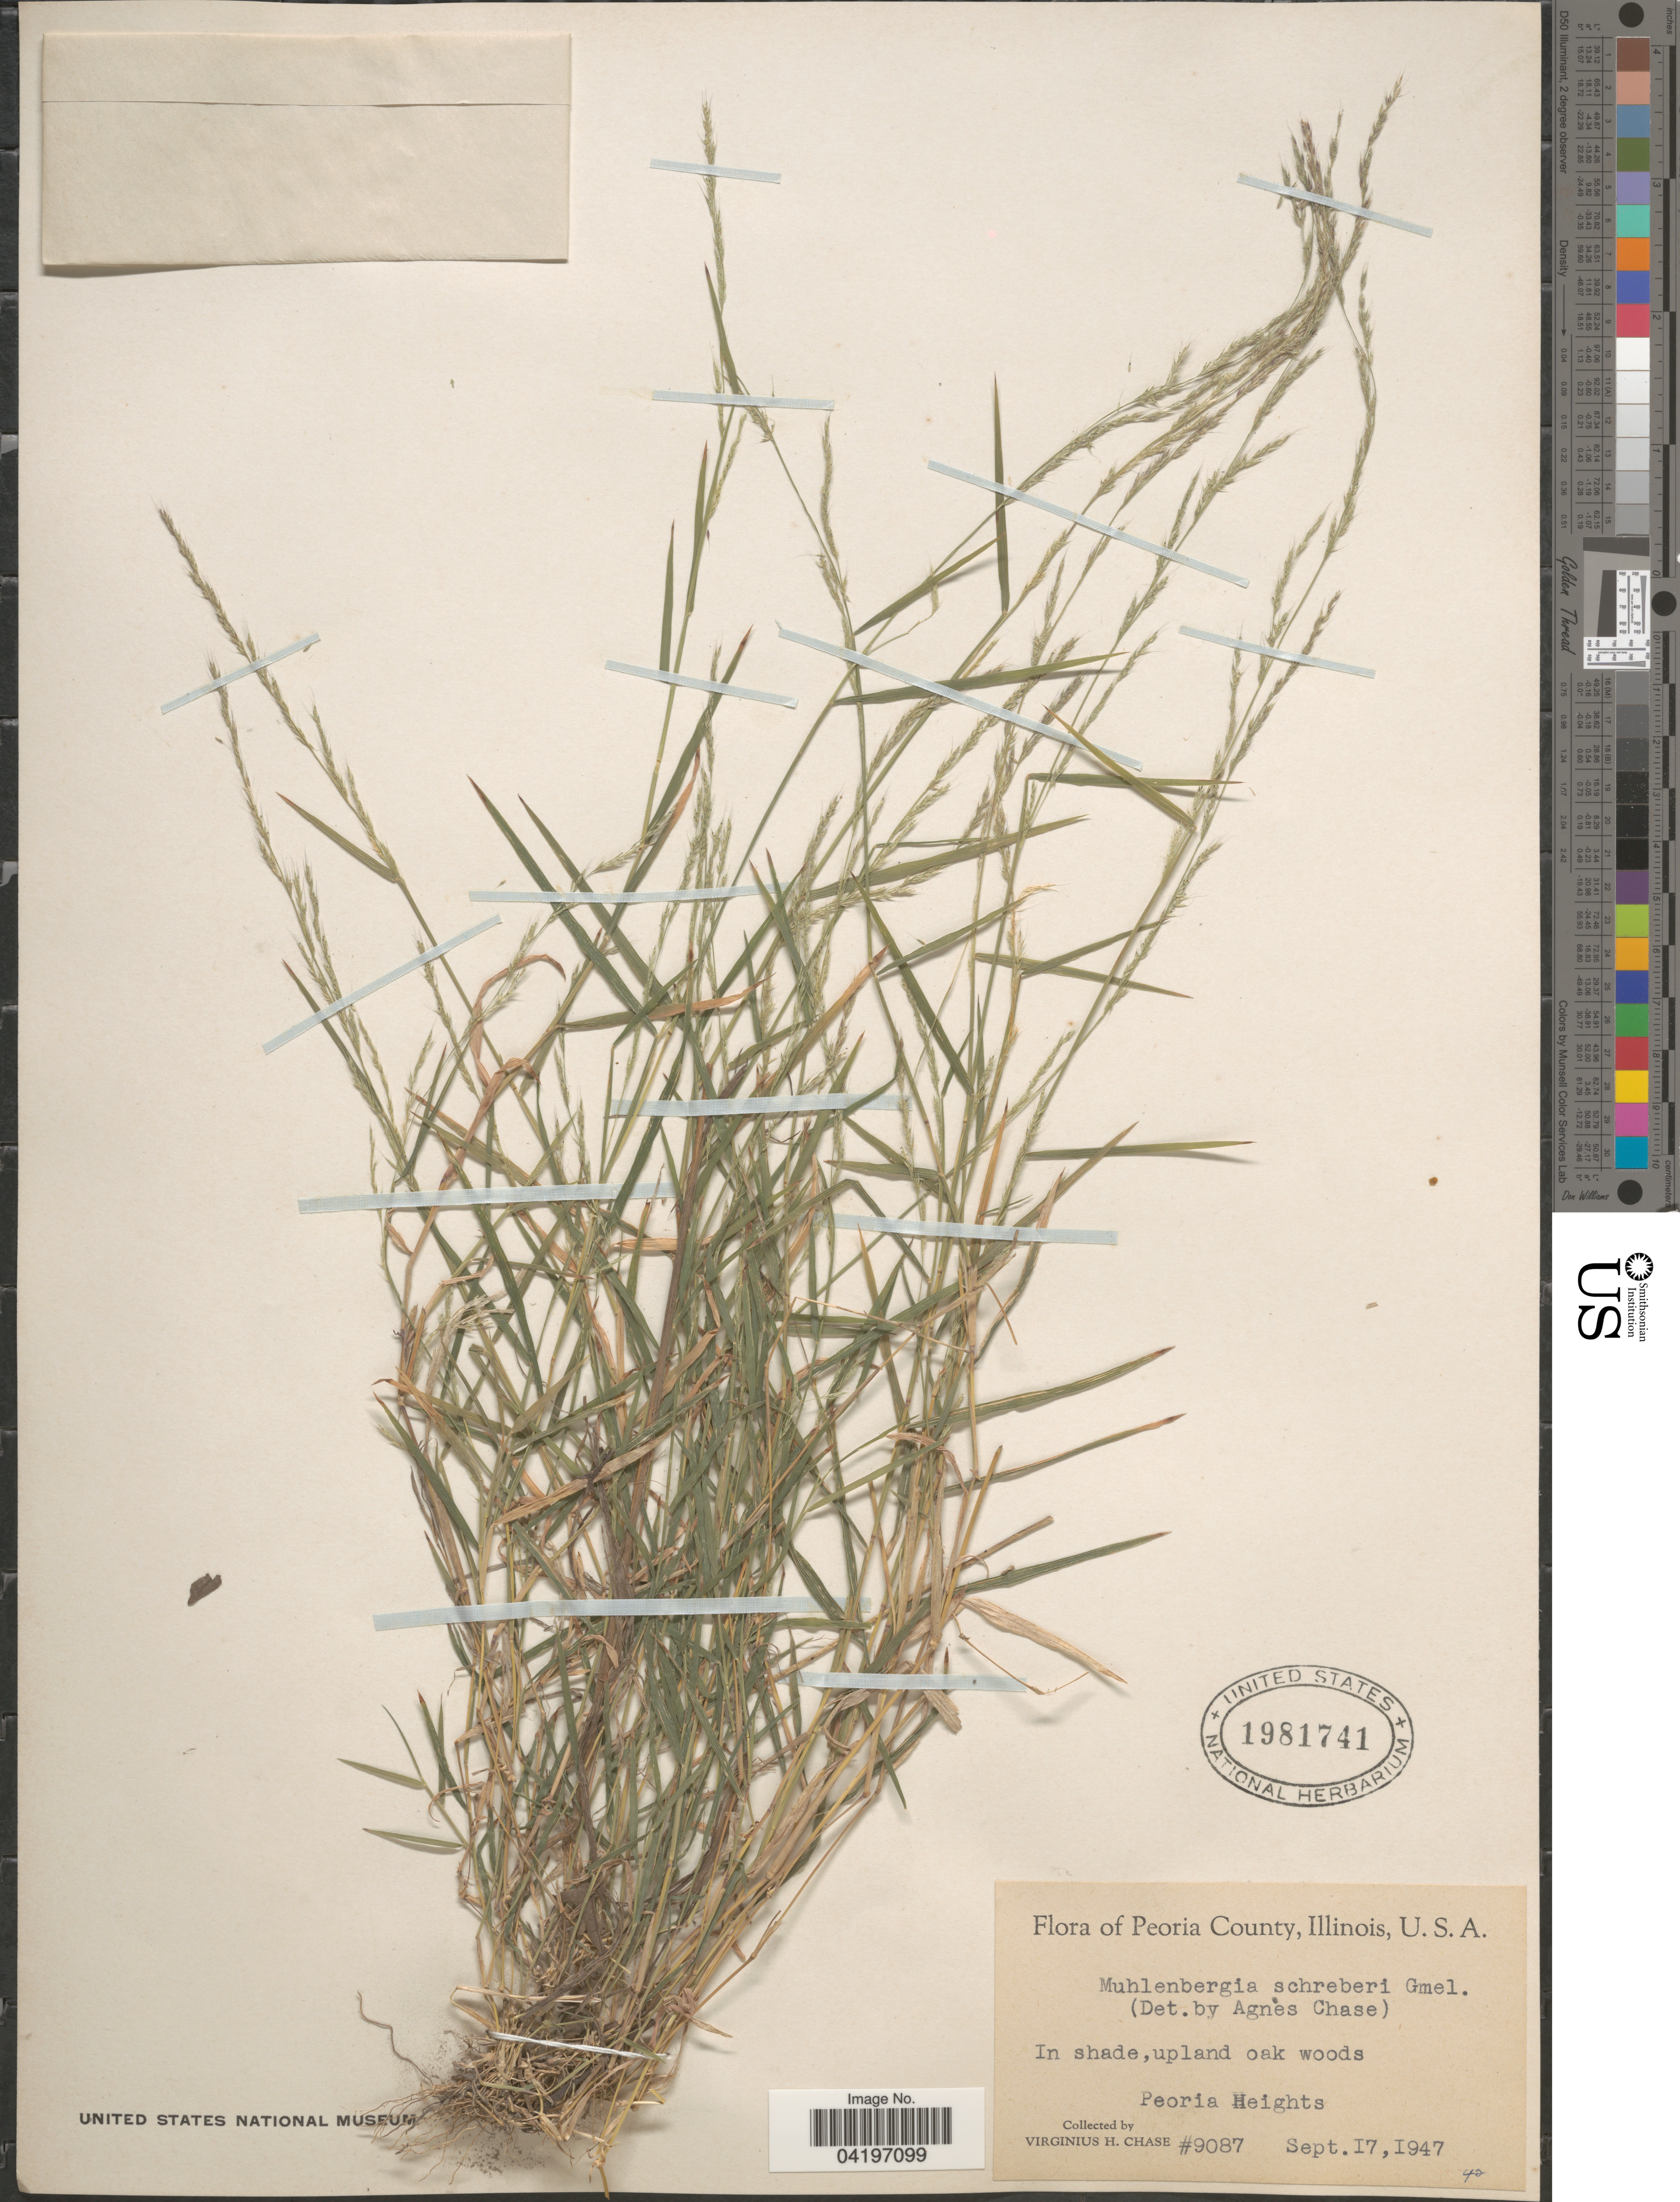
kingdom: Plantae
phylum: Tracheophyta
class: Liliopsida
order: Poales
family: Poaceae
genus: Muhlenbergia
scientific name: Muhlenbergia schreberi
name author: J.F. Gmel.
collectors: V. H. Chase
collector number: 9087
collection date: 1947-09-17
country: United States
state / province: Illinois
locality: Peoria County. In shade, upland oak woods. Peoria Heights.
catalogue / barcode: US 1981741